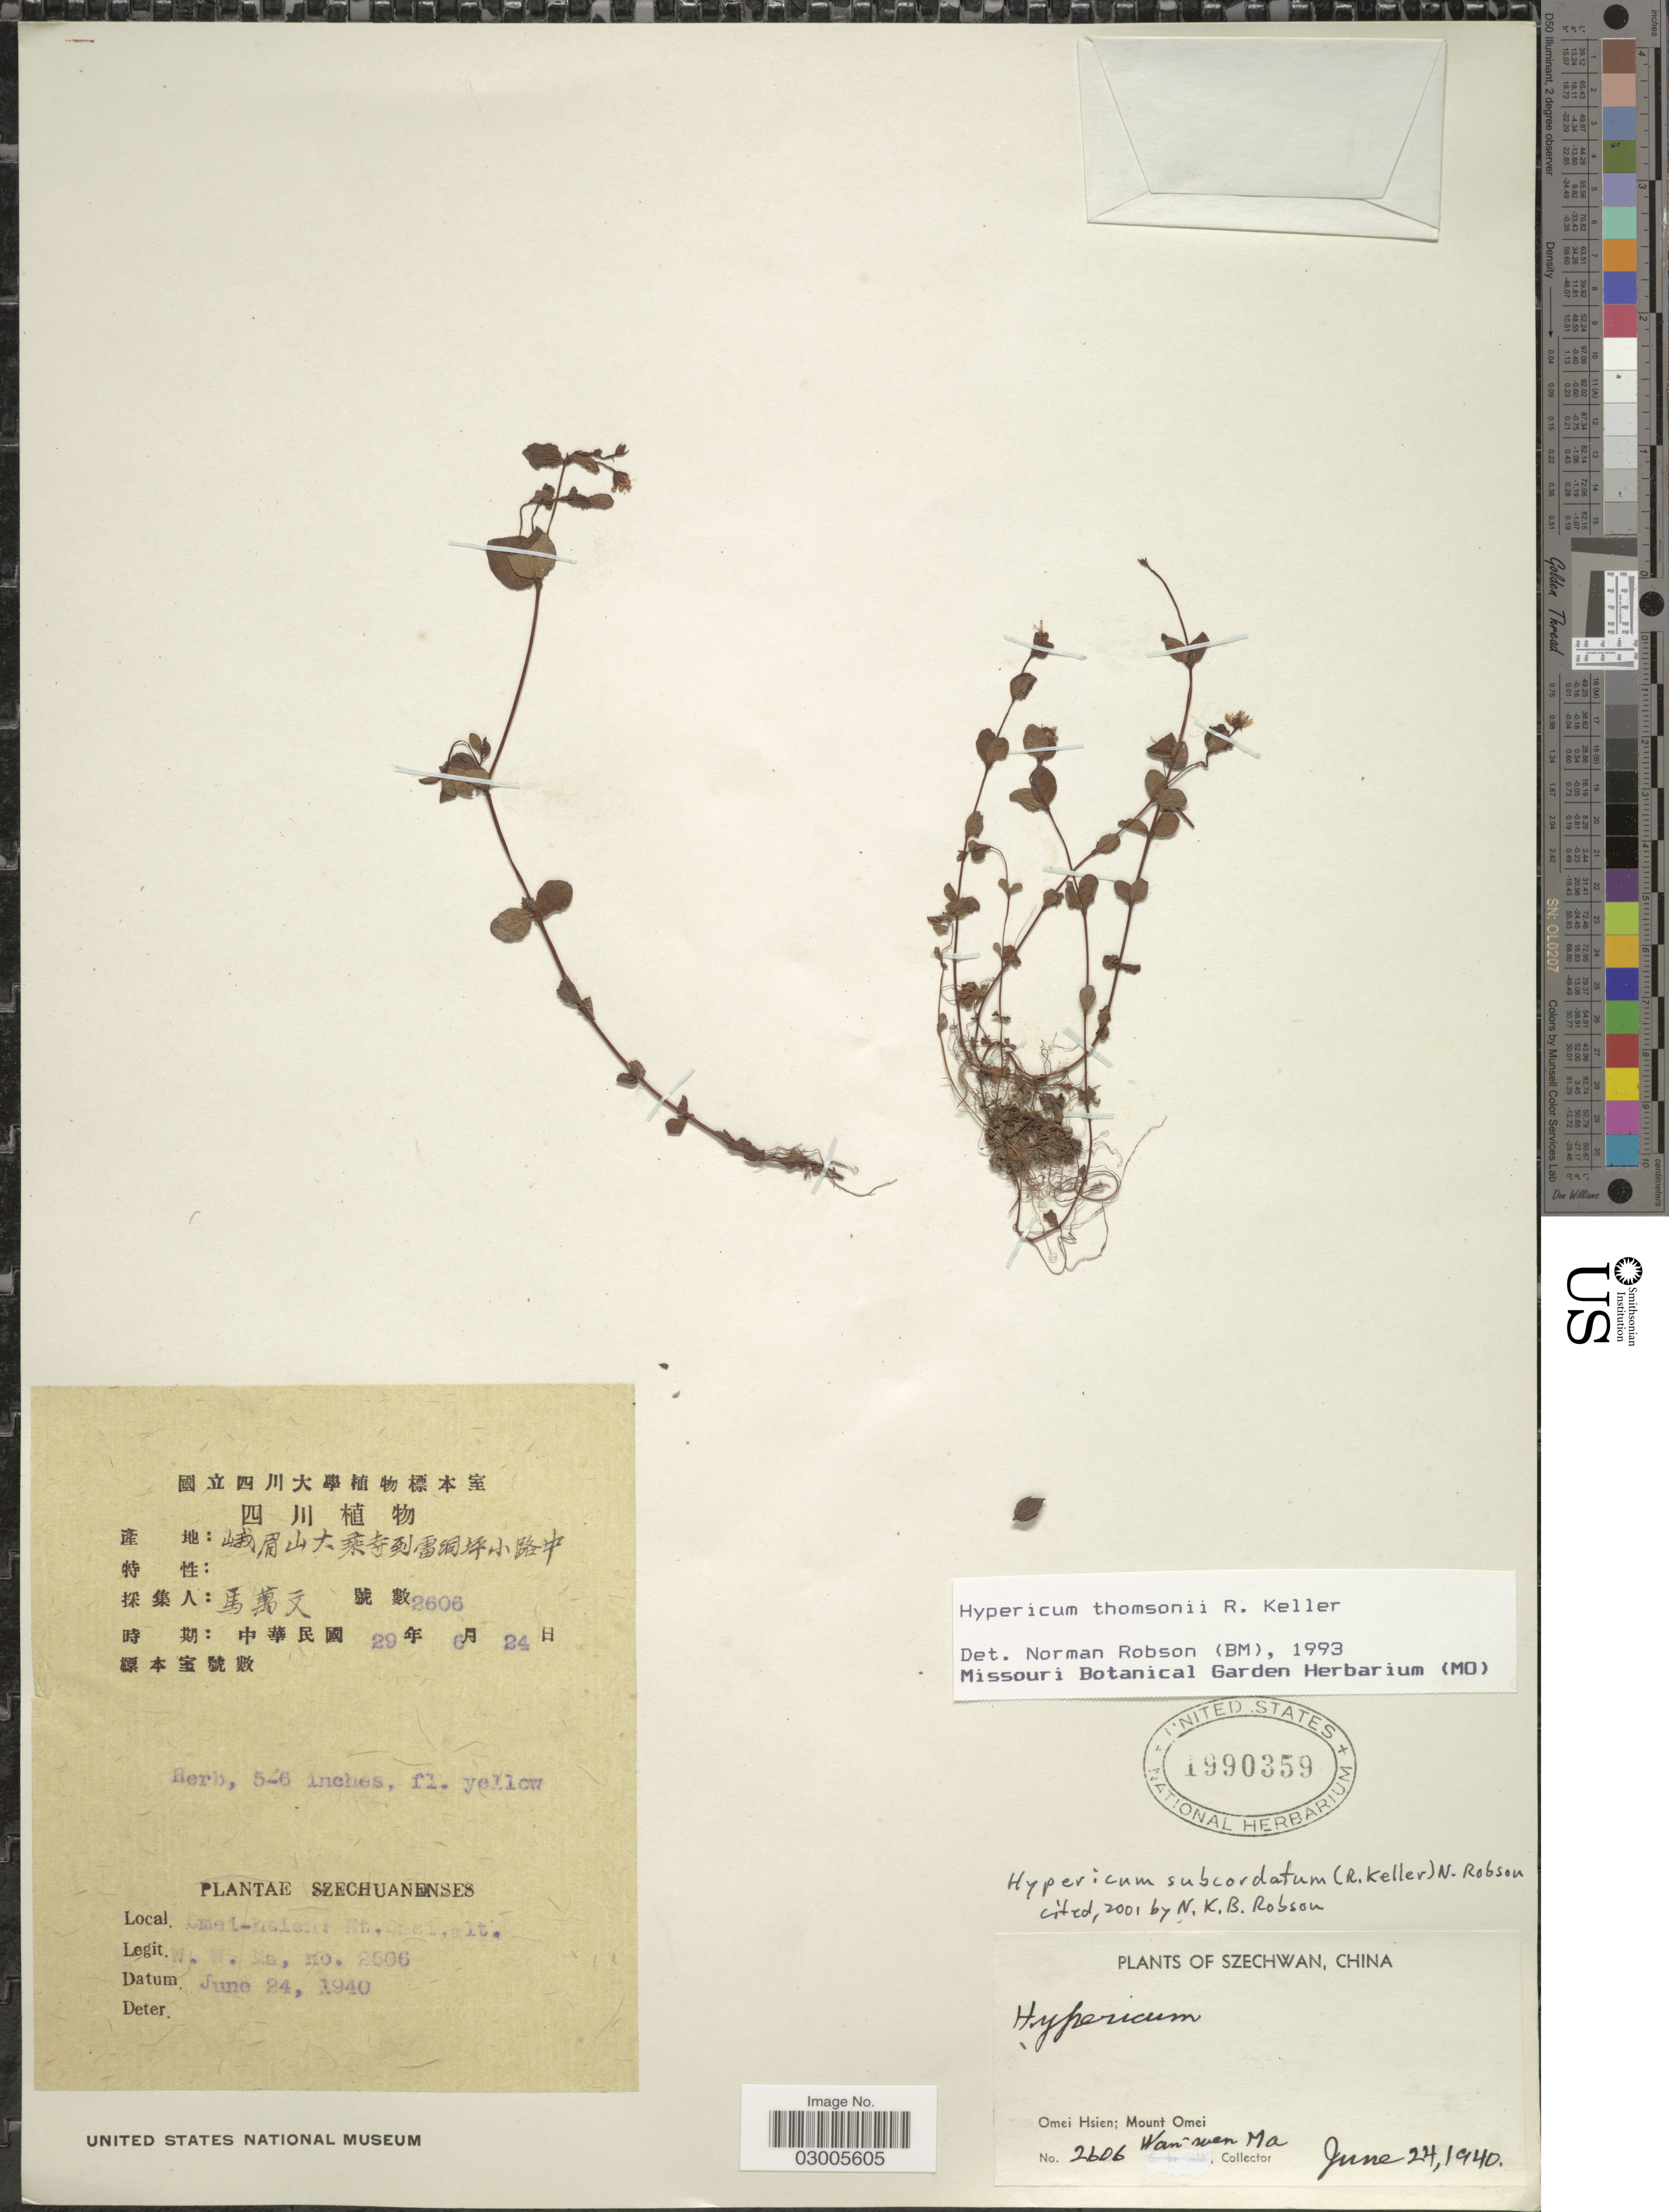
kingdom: Plantae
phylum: Tracheophyta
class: Magnoliopsida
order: Malpighiales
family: Hypericaceae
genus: Hypericum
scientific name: Hypericum subcordatum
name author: (R. Keller) N. Robson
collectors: W. Ma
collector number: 2606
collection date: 1940-06-24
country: China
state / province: Sichuan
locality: Szechwan. Omei Hsien; Mount Omei.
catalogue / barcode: US 1990359